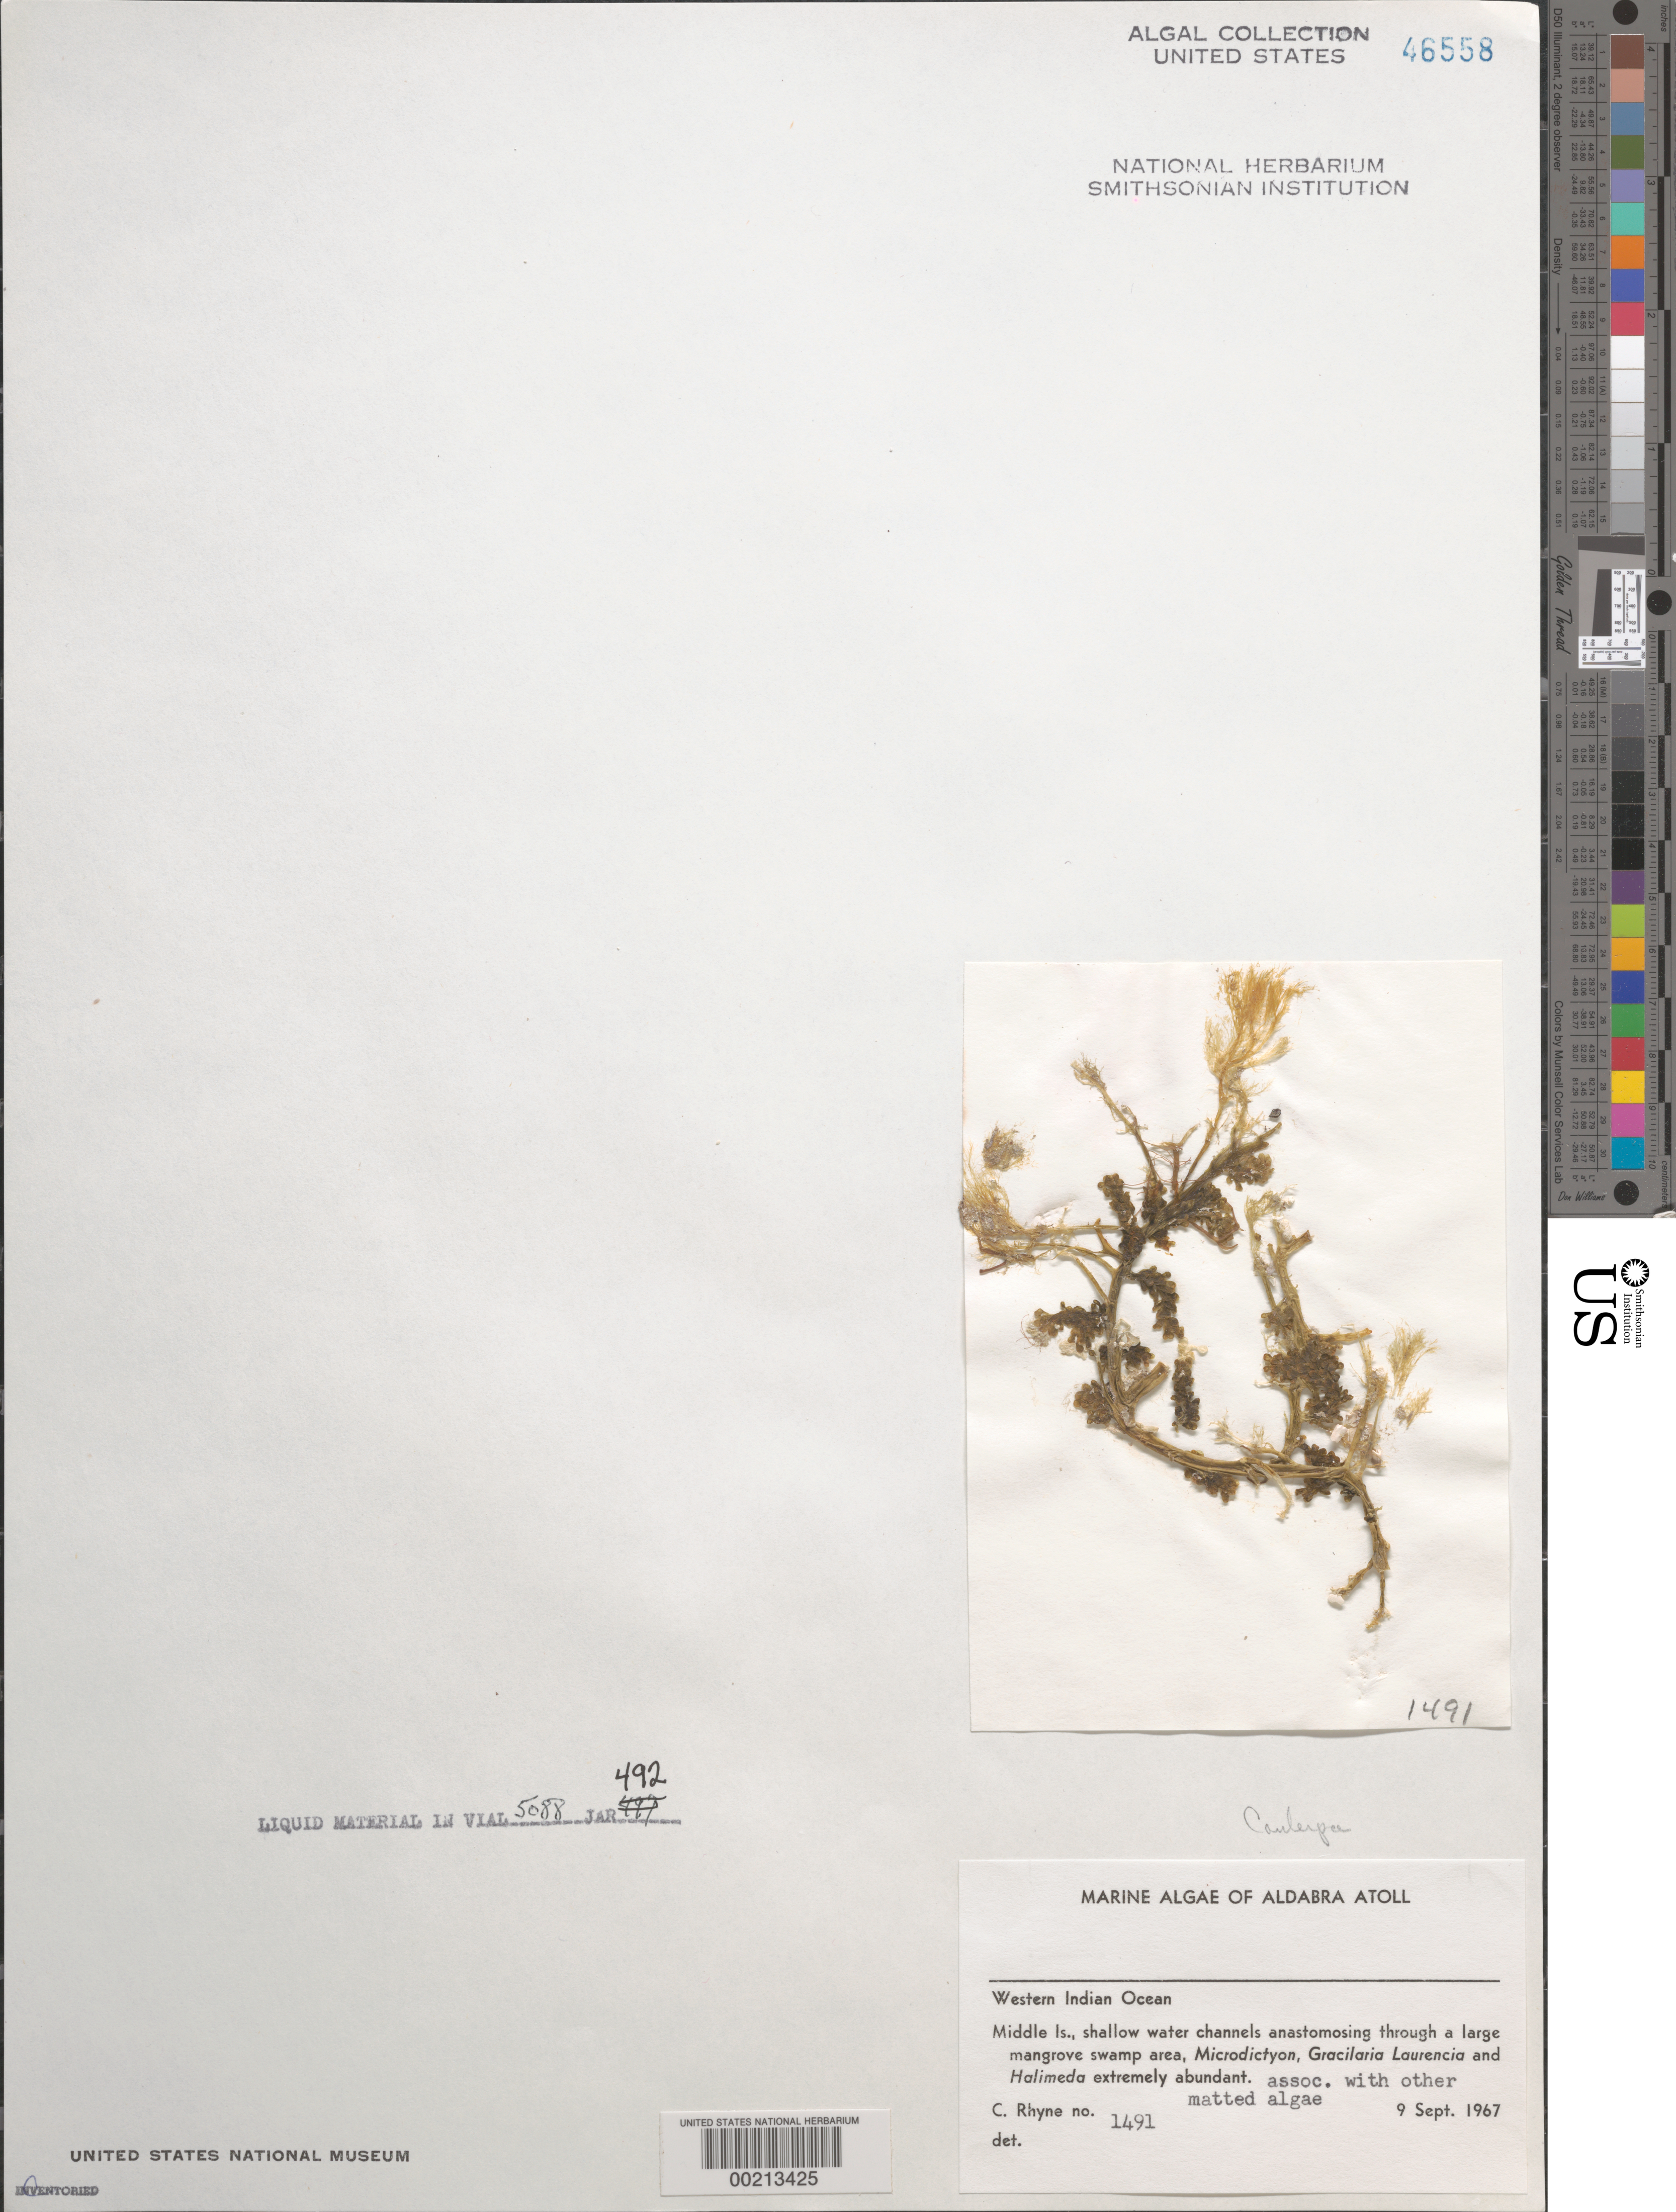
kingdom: Plantae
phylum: Chlorophyta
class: Ulvophyceae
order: Bryopsidales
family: Caulerpaceae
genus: Caulerpa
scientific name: Caulerpa sp.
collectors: C. Rhyne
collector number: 1491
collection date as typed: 09 Sep 1967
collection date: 1967-09-09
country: Seychelles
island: Aldabra Atoll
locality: Middle Islet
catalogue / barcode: US 46558